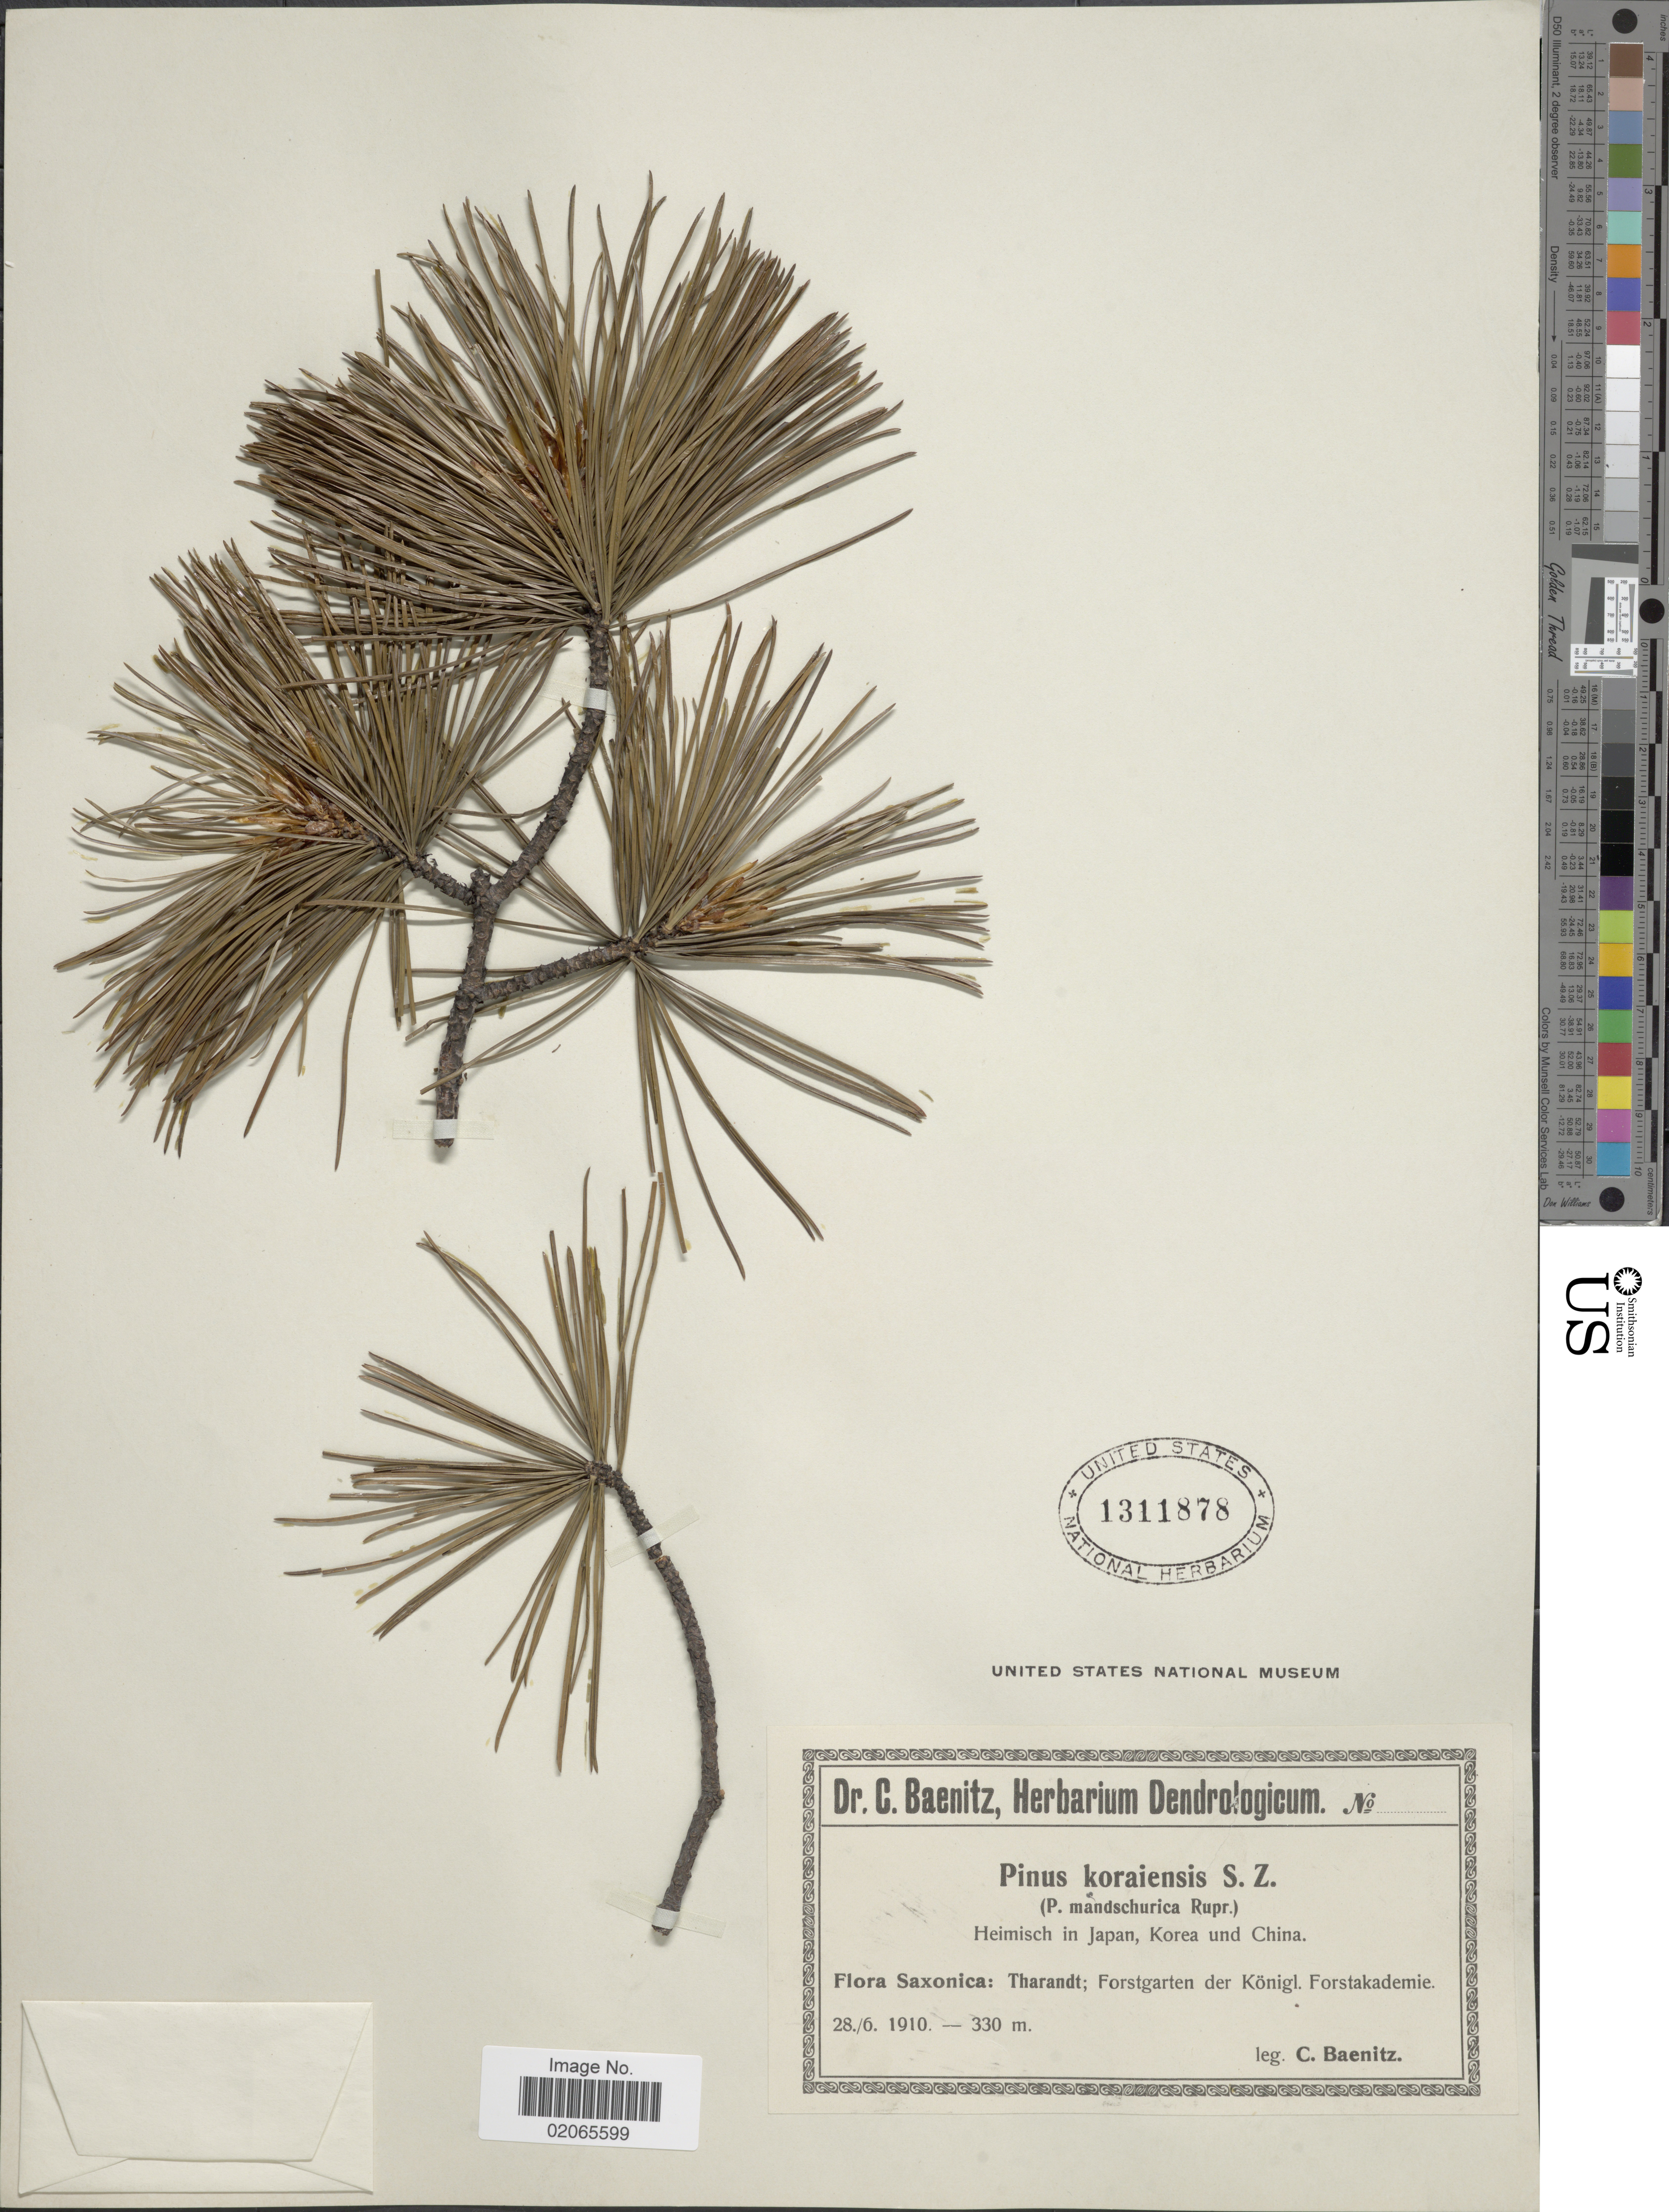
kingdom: Plantae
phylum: Tracheophyta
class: Pinopsida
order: Pinales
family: Pinaceae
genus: Pinus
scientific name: Pinus koraiensis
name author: Siebold & Zucc.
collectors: C. G. Baenitz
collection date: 1910-06-28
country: Germany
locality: Saxonica, Tharandt; Forstgarten der Konigl. Forstakademie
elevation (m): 330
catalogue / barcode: US 1311878